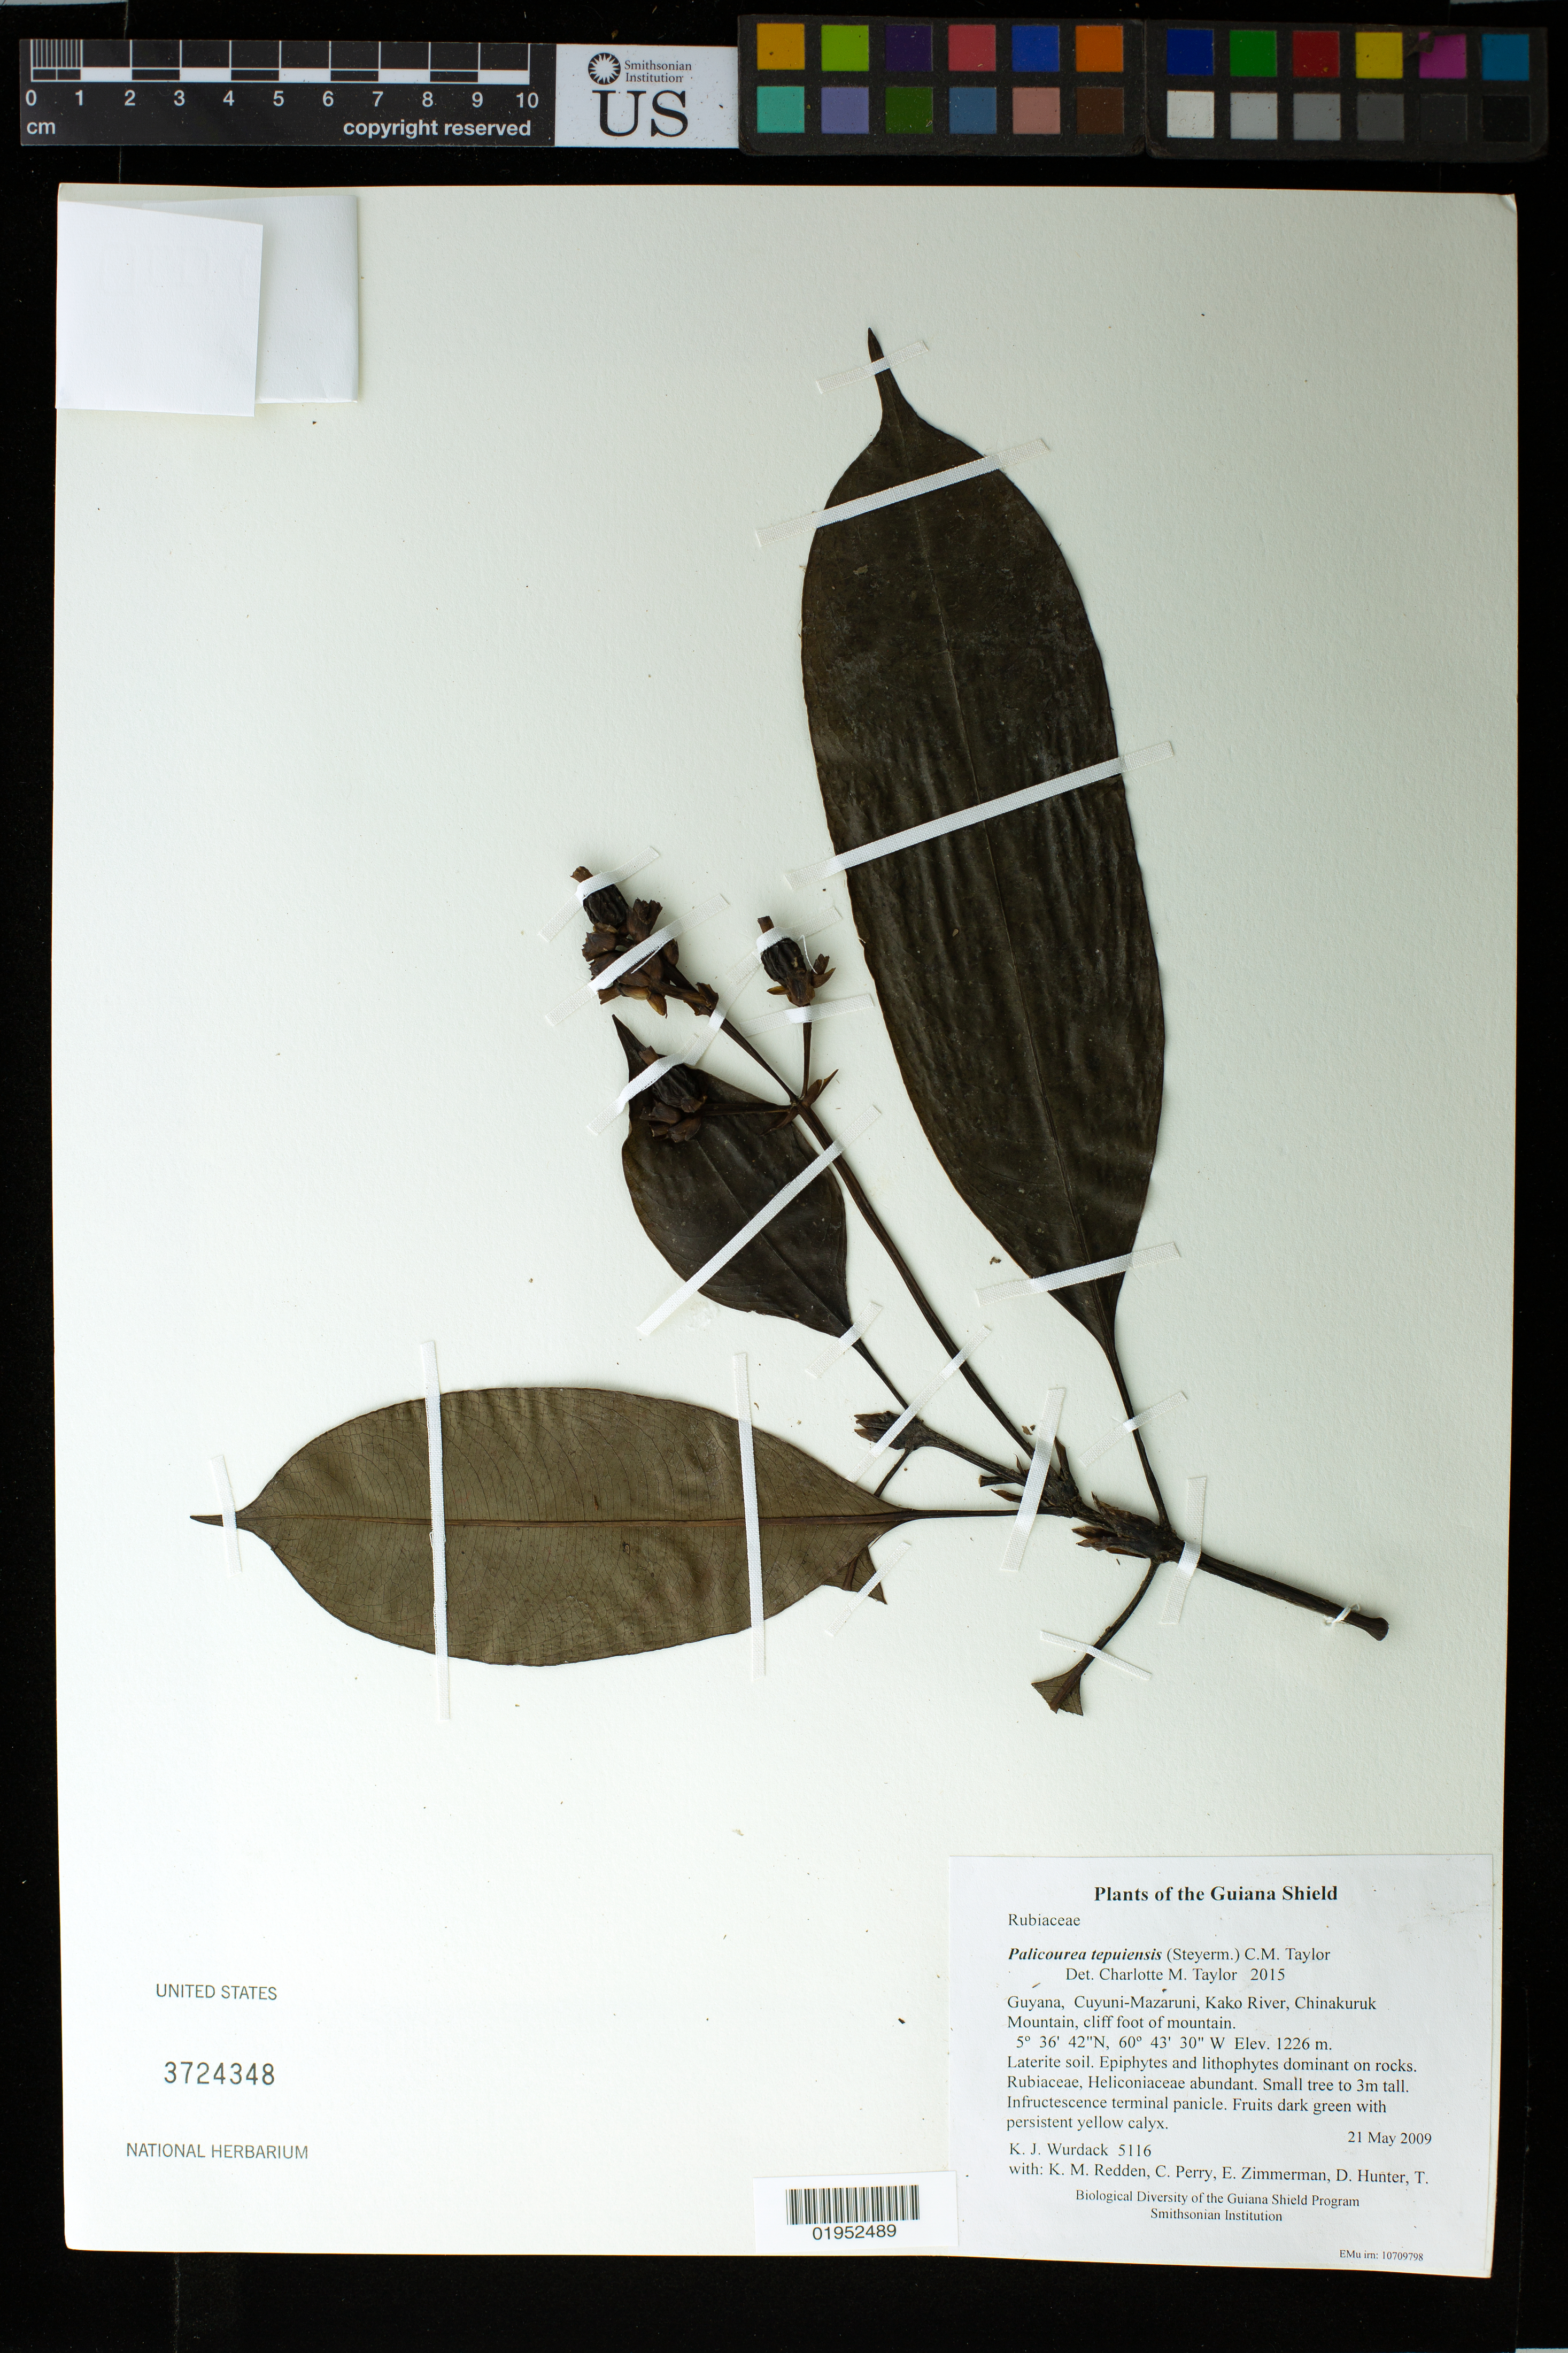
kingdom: Plantae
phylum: Tracheophyta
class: Magnoliopsida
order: Gentianales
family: Rubiaceae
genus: Palicourea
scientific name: Palicourea tepuiensis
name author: (Steyerm.) C.M. Taylor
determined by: Taylor, Charlotte M.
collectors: K. Wurdack, K. M. Redden, C. Perry, E. Zimmerman, D. Hunter, T. Hunter & V. Roland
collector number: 5116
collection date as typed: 21 May 2009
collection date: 2009-05-21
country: Guyana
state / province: Cuyuni-Mazaruni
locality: Kako River, Chinakuruk Mountain, cliff foot of mountain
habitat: Laterite soil. Epiphytes and lithophytes dominant on rocks. Rubiaceae, Heliconiaceae abundant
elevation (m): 1226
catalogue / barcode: US 3724348